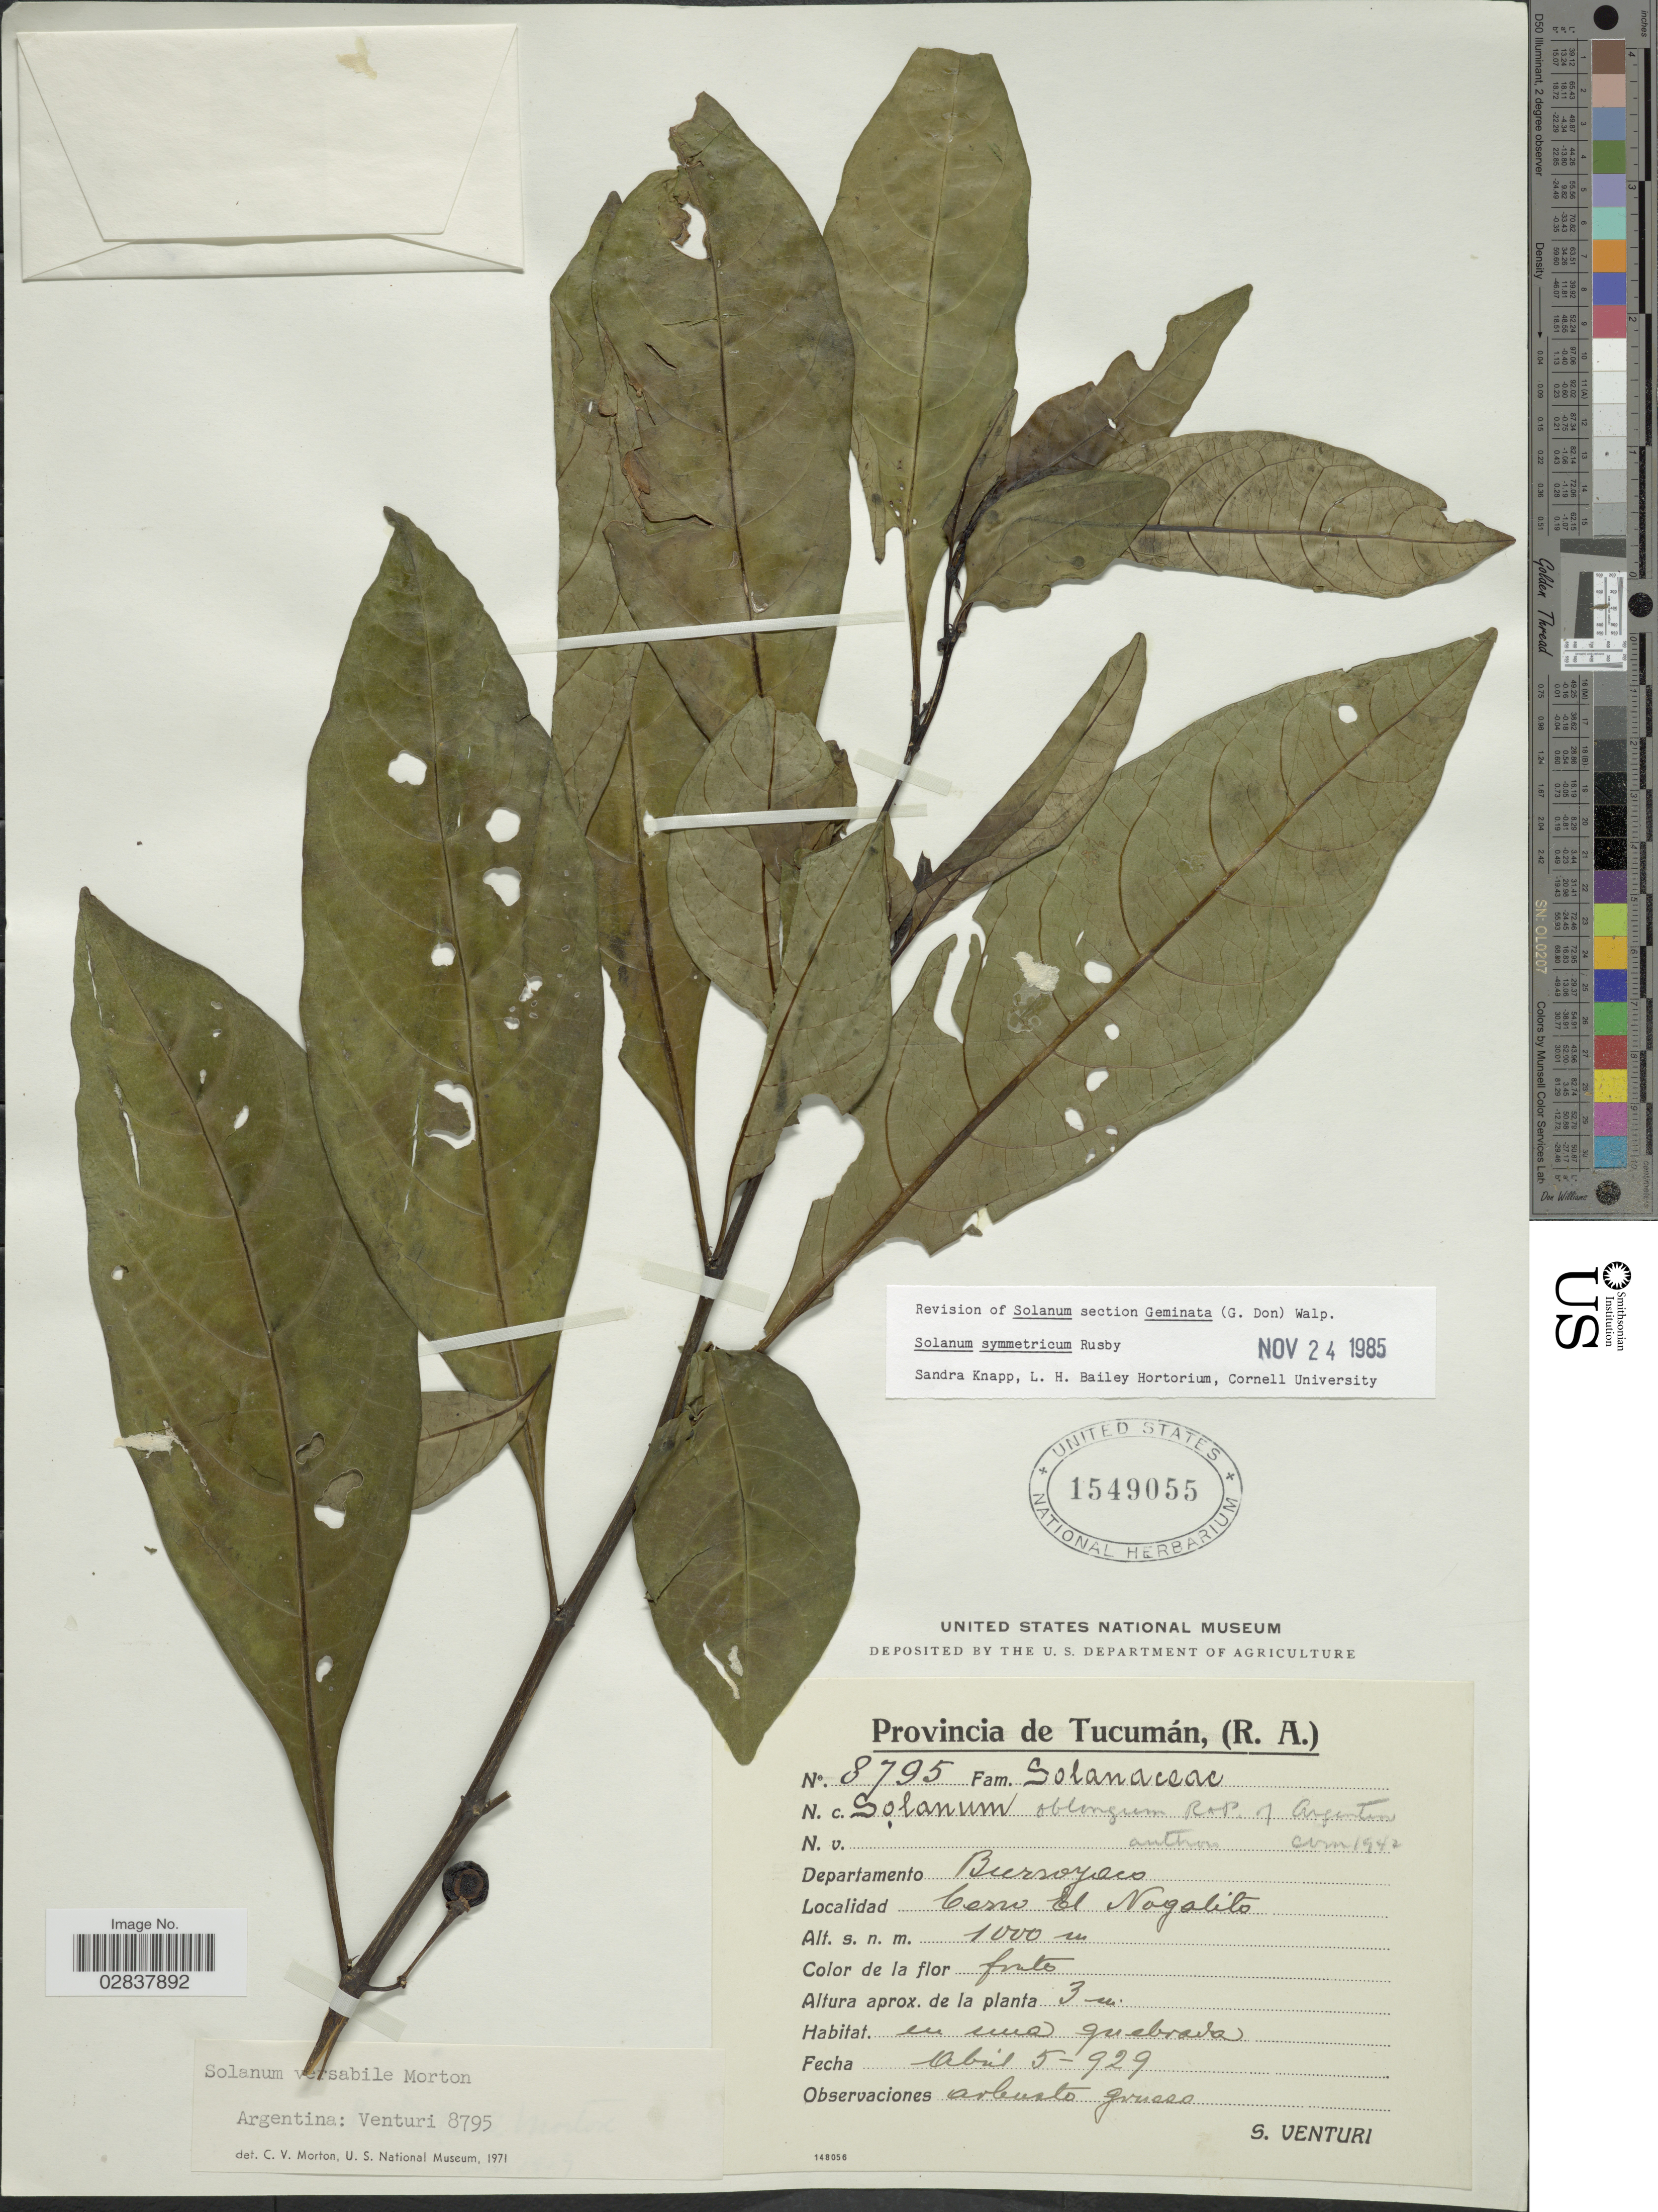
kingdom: Plantae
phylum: Tracheophyta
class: Magnoliopsida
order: Solanales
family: Solanaceae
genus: Solanum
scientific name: Solanum symmetricum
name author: Rusby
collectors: S. Venturi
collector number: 8795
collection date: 1929-04-05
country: Argentina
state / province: Tucuman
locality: (R.A.) Departamento Bursoyaco, Cerro El Nogalito.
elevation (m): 1000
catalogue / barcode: US 1549055